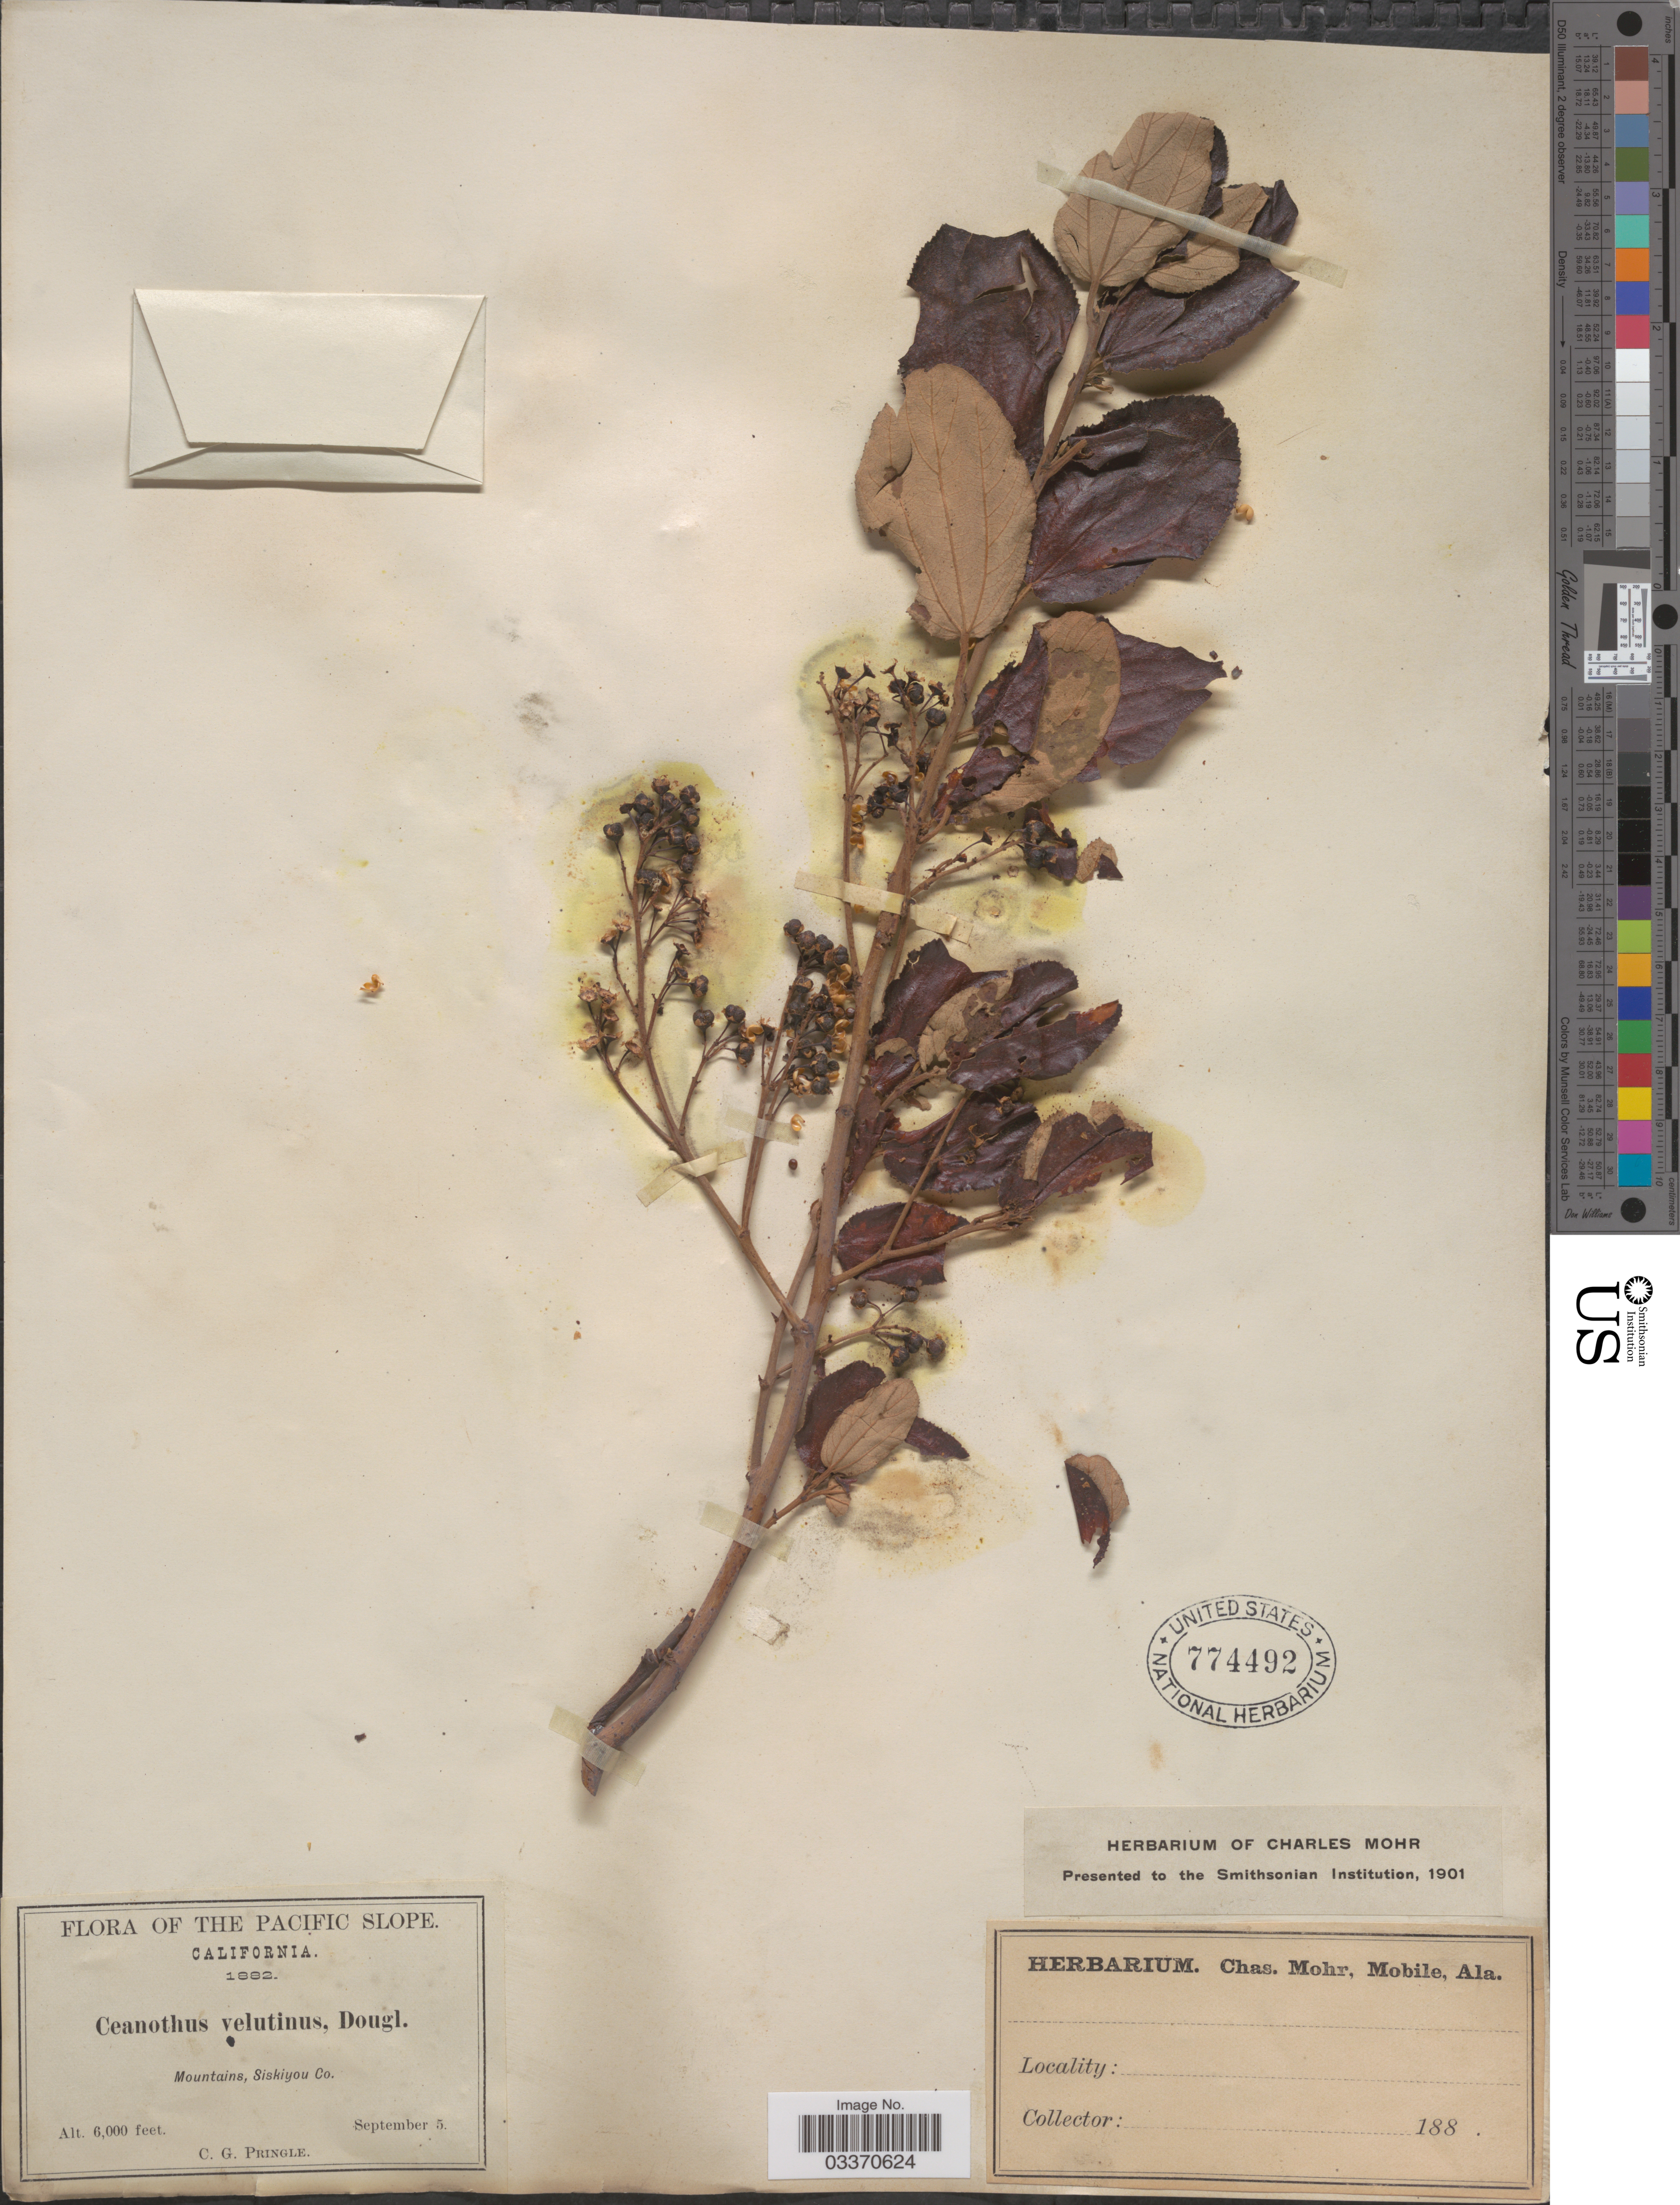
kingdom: Plantae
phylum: Tracheophyta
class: Magnoliopsida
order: Rosales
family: Rhamnaceae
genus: Ceanothus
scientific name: Ceanothus velutinus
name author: Douglas ex Hook.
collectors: C. G. Pringle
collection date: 1882-09-05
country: United States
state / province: California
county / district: Siskiyou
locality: The Pacific Slope. Mountains, Siskiyou Co.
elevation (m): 1829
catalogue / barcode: US 774492